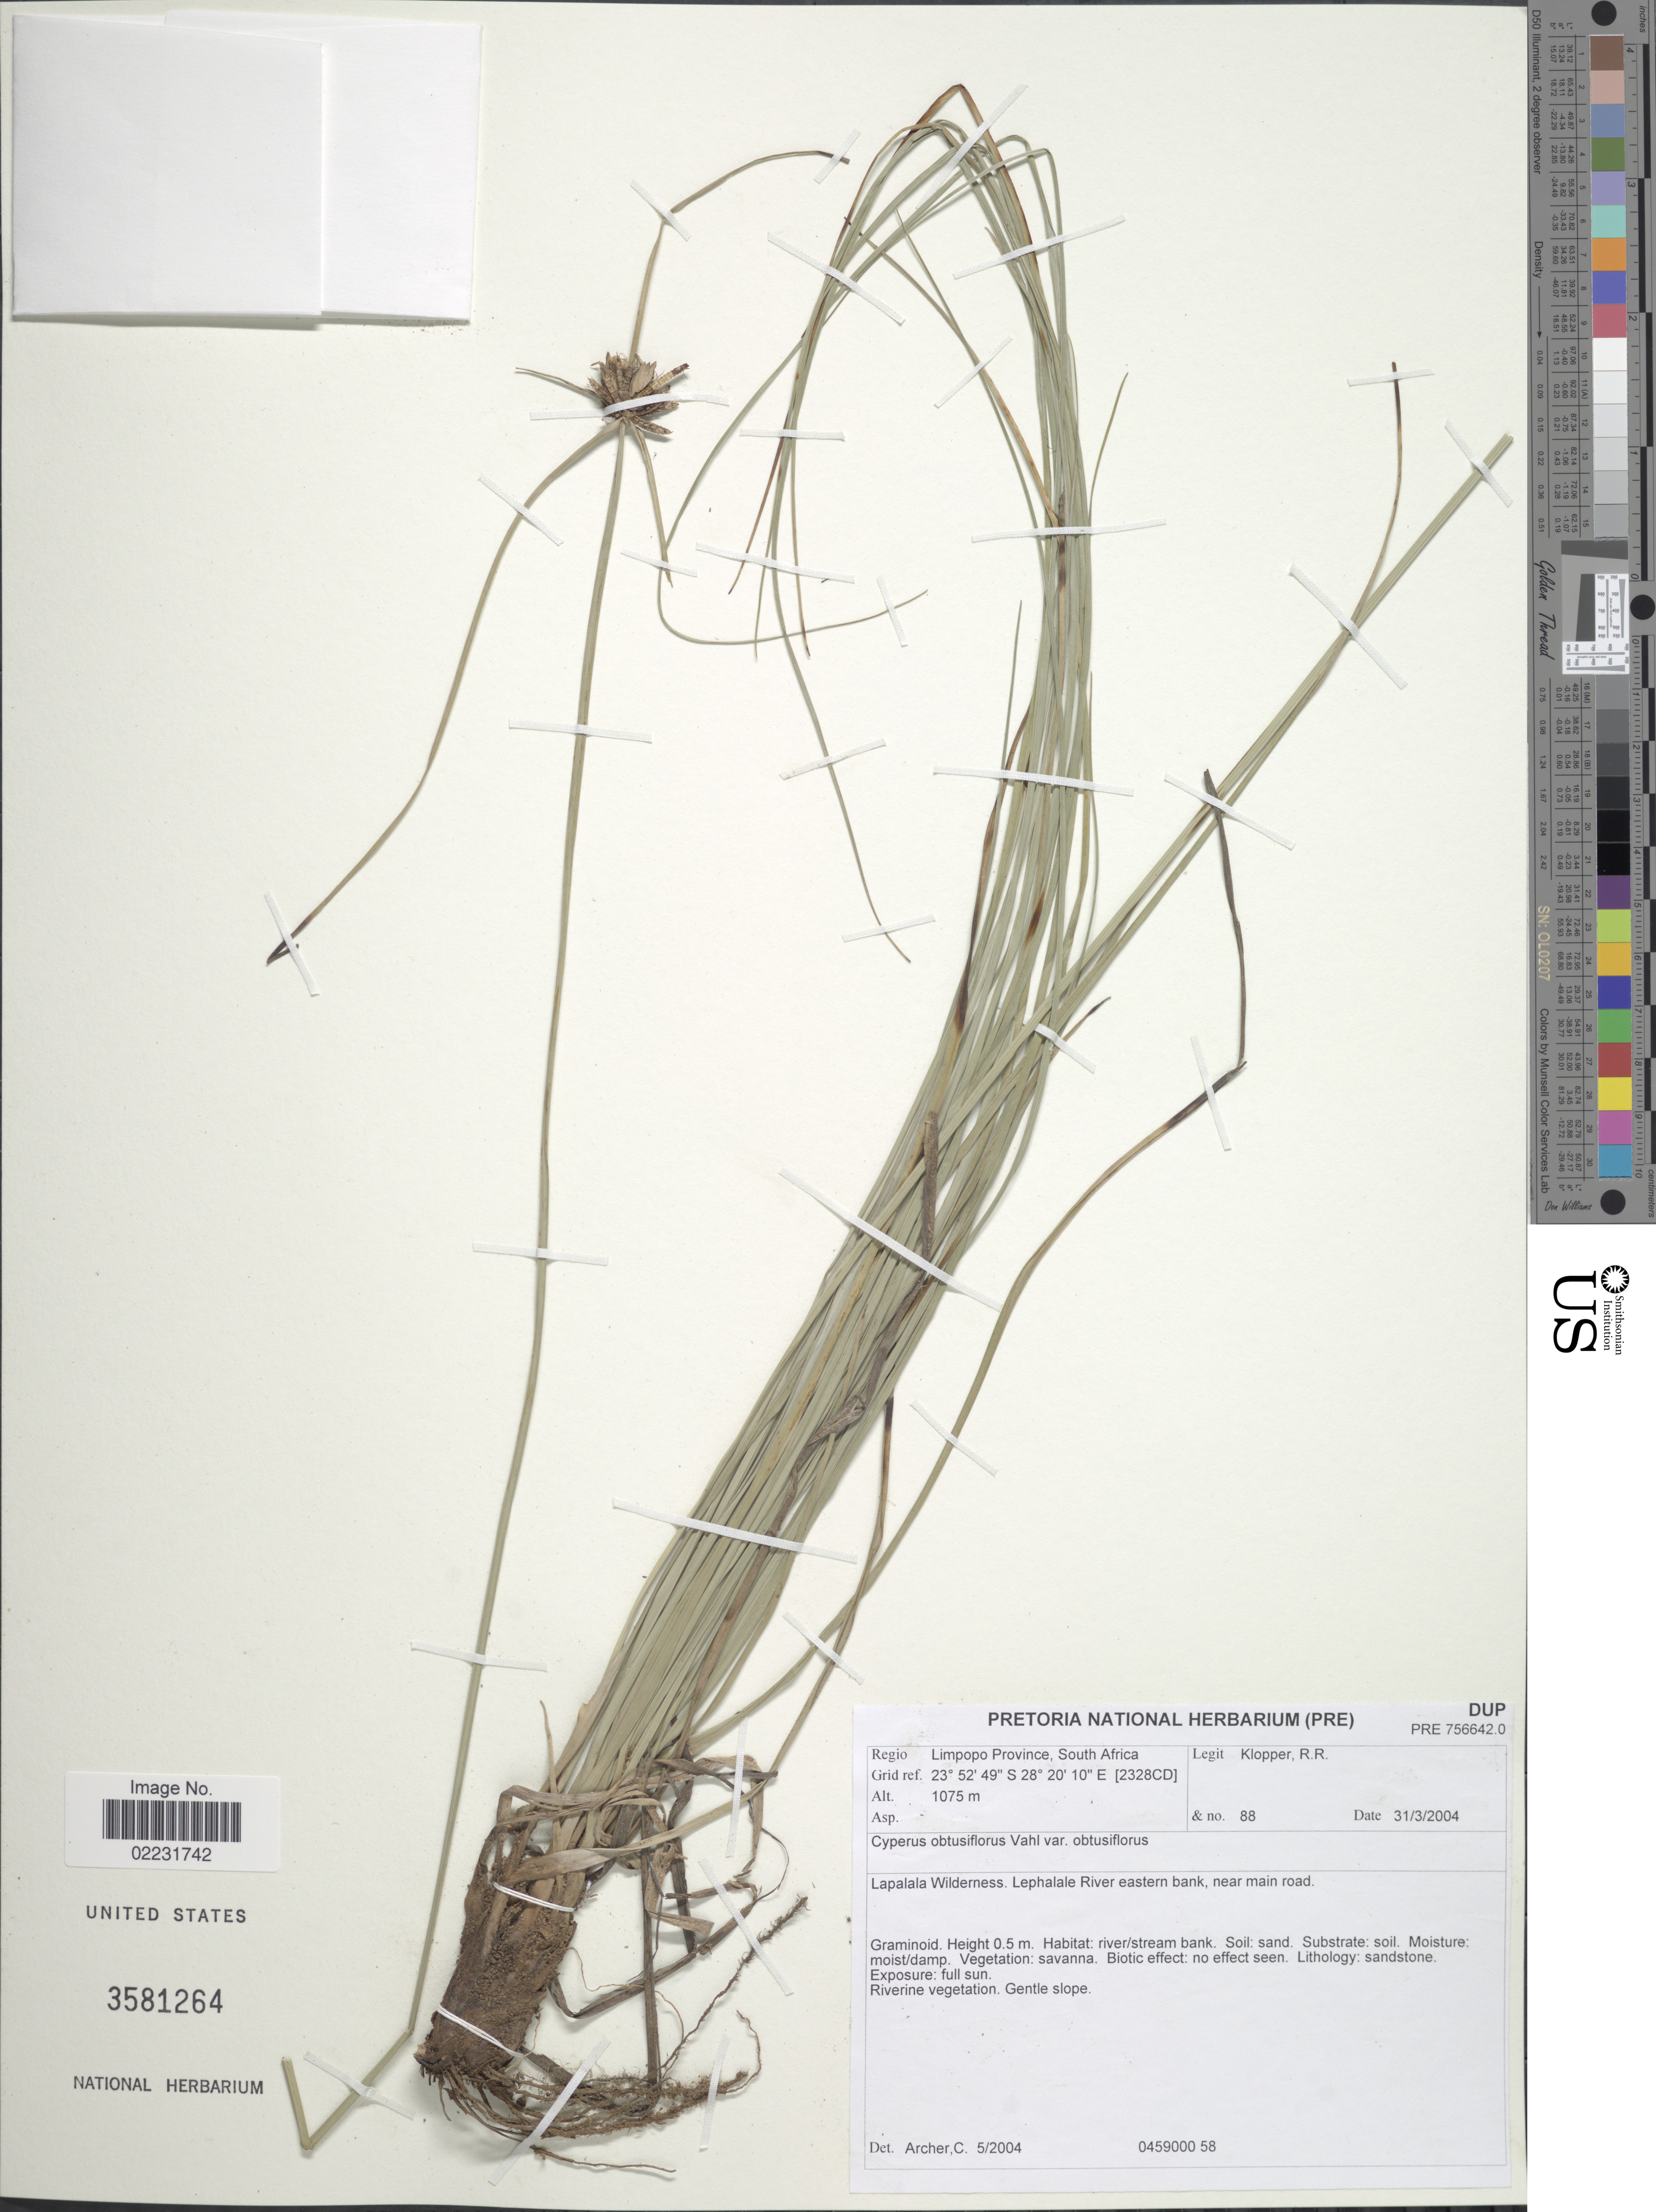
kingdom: Plantae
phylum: Tracheophyta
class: Liliopsida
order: Poales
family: Cyperaceae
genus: Cyperus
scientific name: Cyperus obtusiflorus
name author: Vahl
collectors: R. Klopper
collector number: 88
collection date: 2004-03-31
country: South Africa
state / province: Limpopo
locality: Lapalala Wilderness, Lephalale River eastern bank, near main road. 2328CD Grid Ref.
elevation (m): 1075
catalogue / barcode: US 3581264